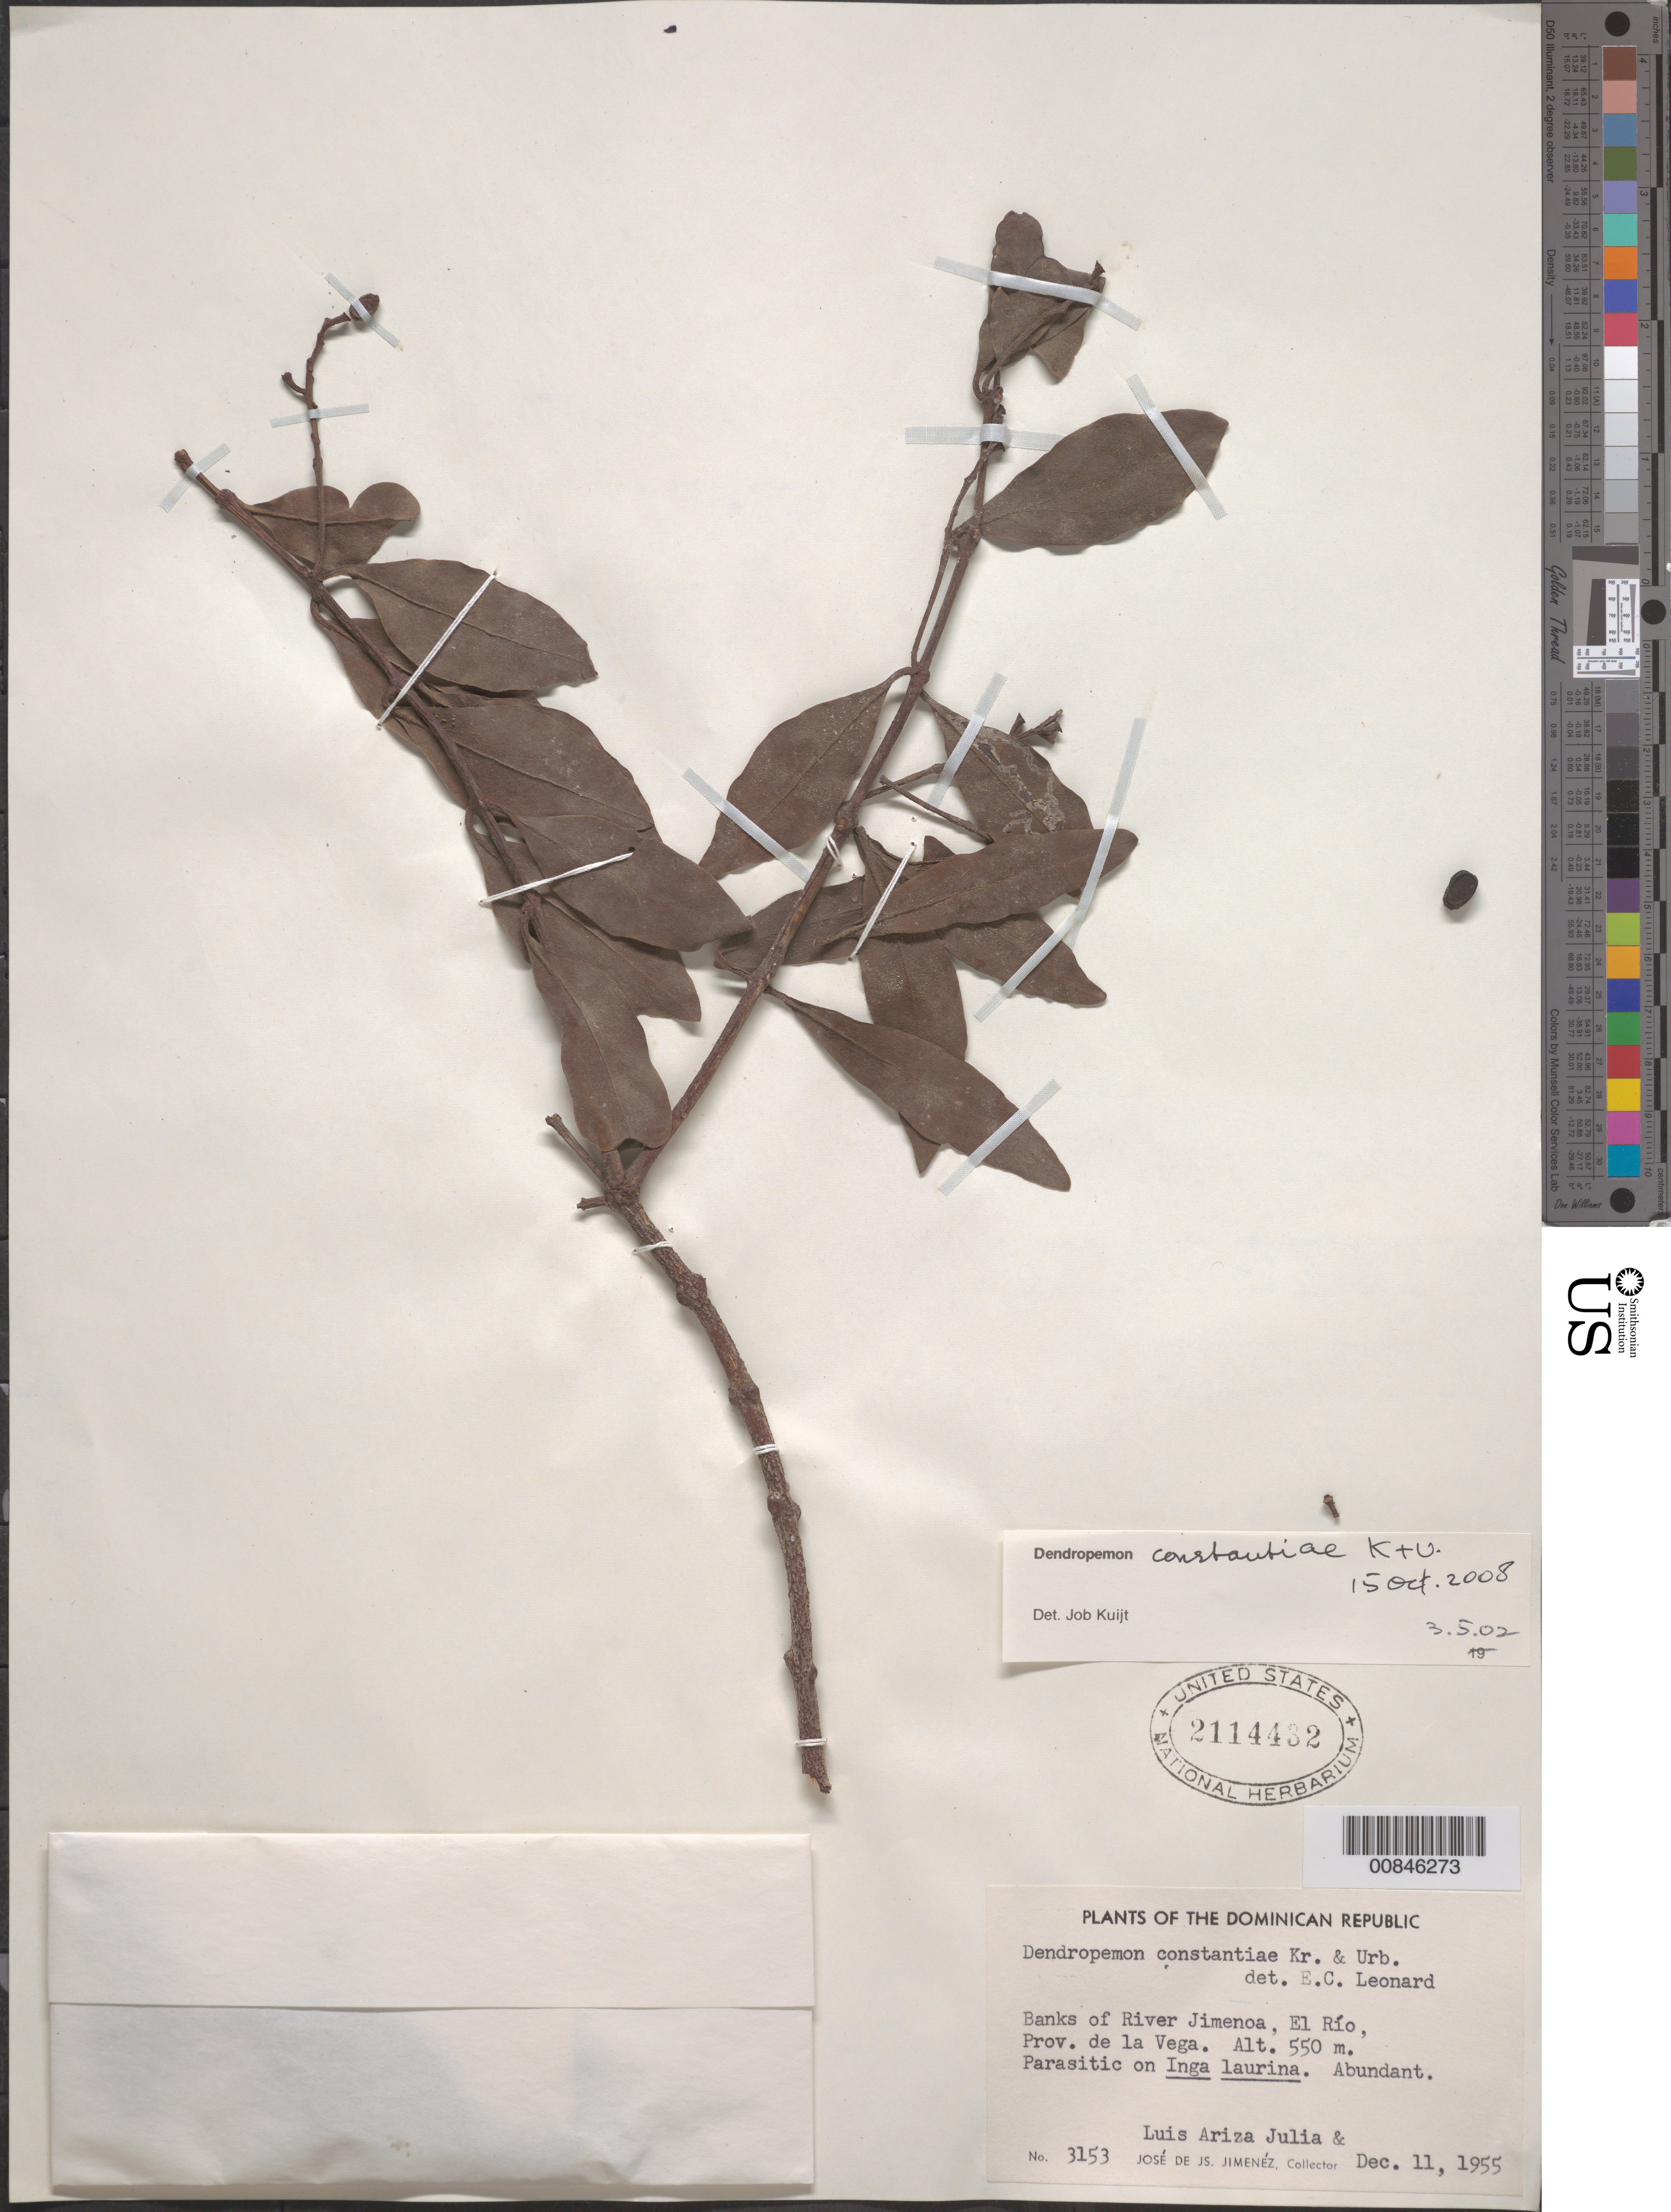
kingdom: Plantae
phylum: Tracheophyta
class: Magnoliopsida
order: Santalales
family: Loranthaceae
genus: Dendropemon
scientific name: Dendropemon constantiae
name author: Krug & Urb.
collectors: J. J. Jiménez & L. Ariza-Julia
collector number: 3153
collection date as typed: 11 Dec 1955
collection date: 1955-12-11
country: Dominican Republic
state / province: La Vega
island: Hispaniola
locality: Banks of River Jimenoa, El Río.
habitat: On Inga laurina.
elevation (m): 550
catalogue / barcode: US 2114432